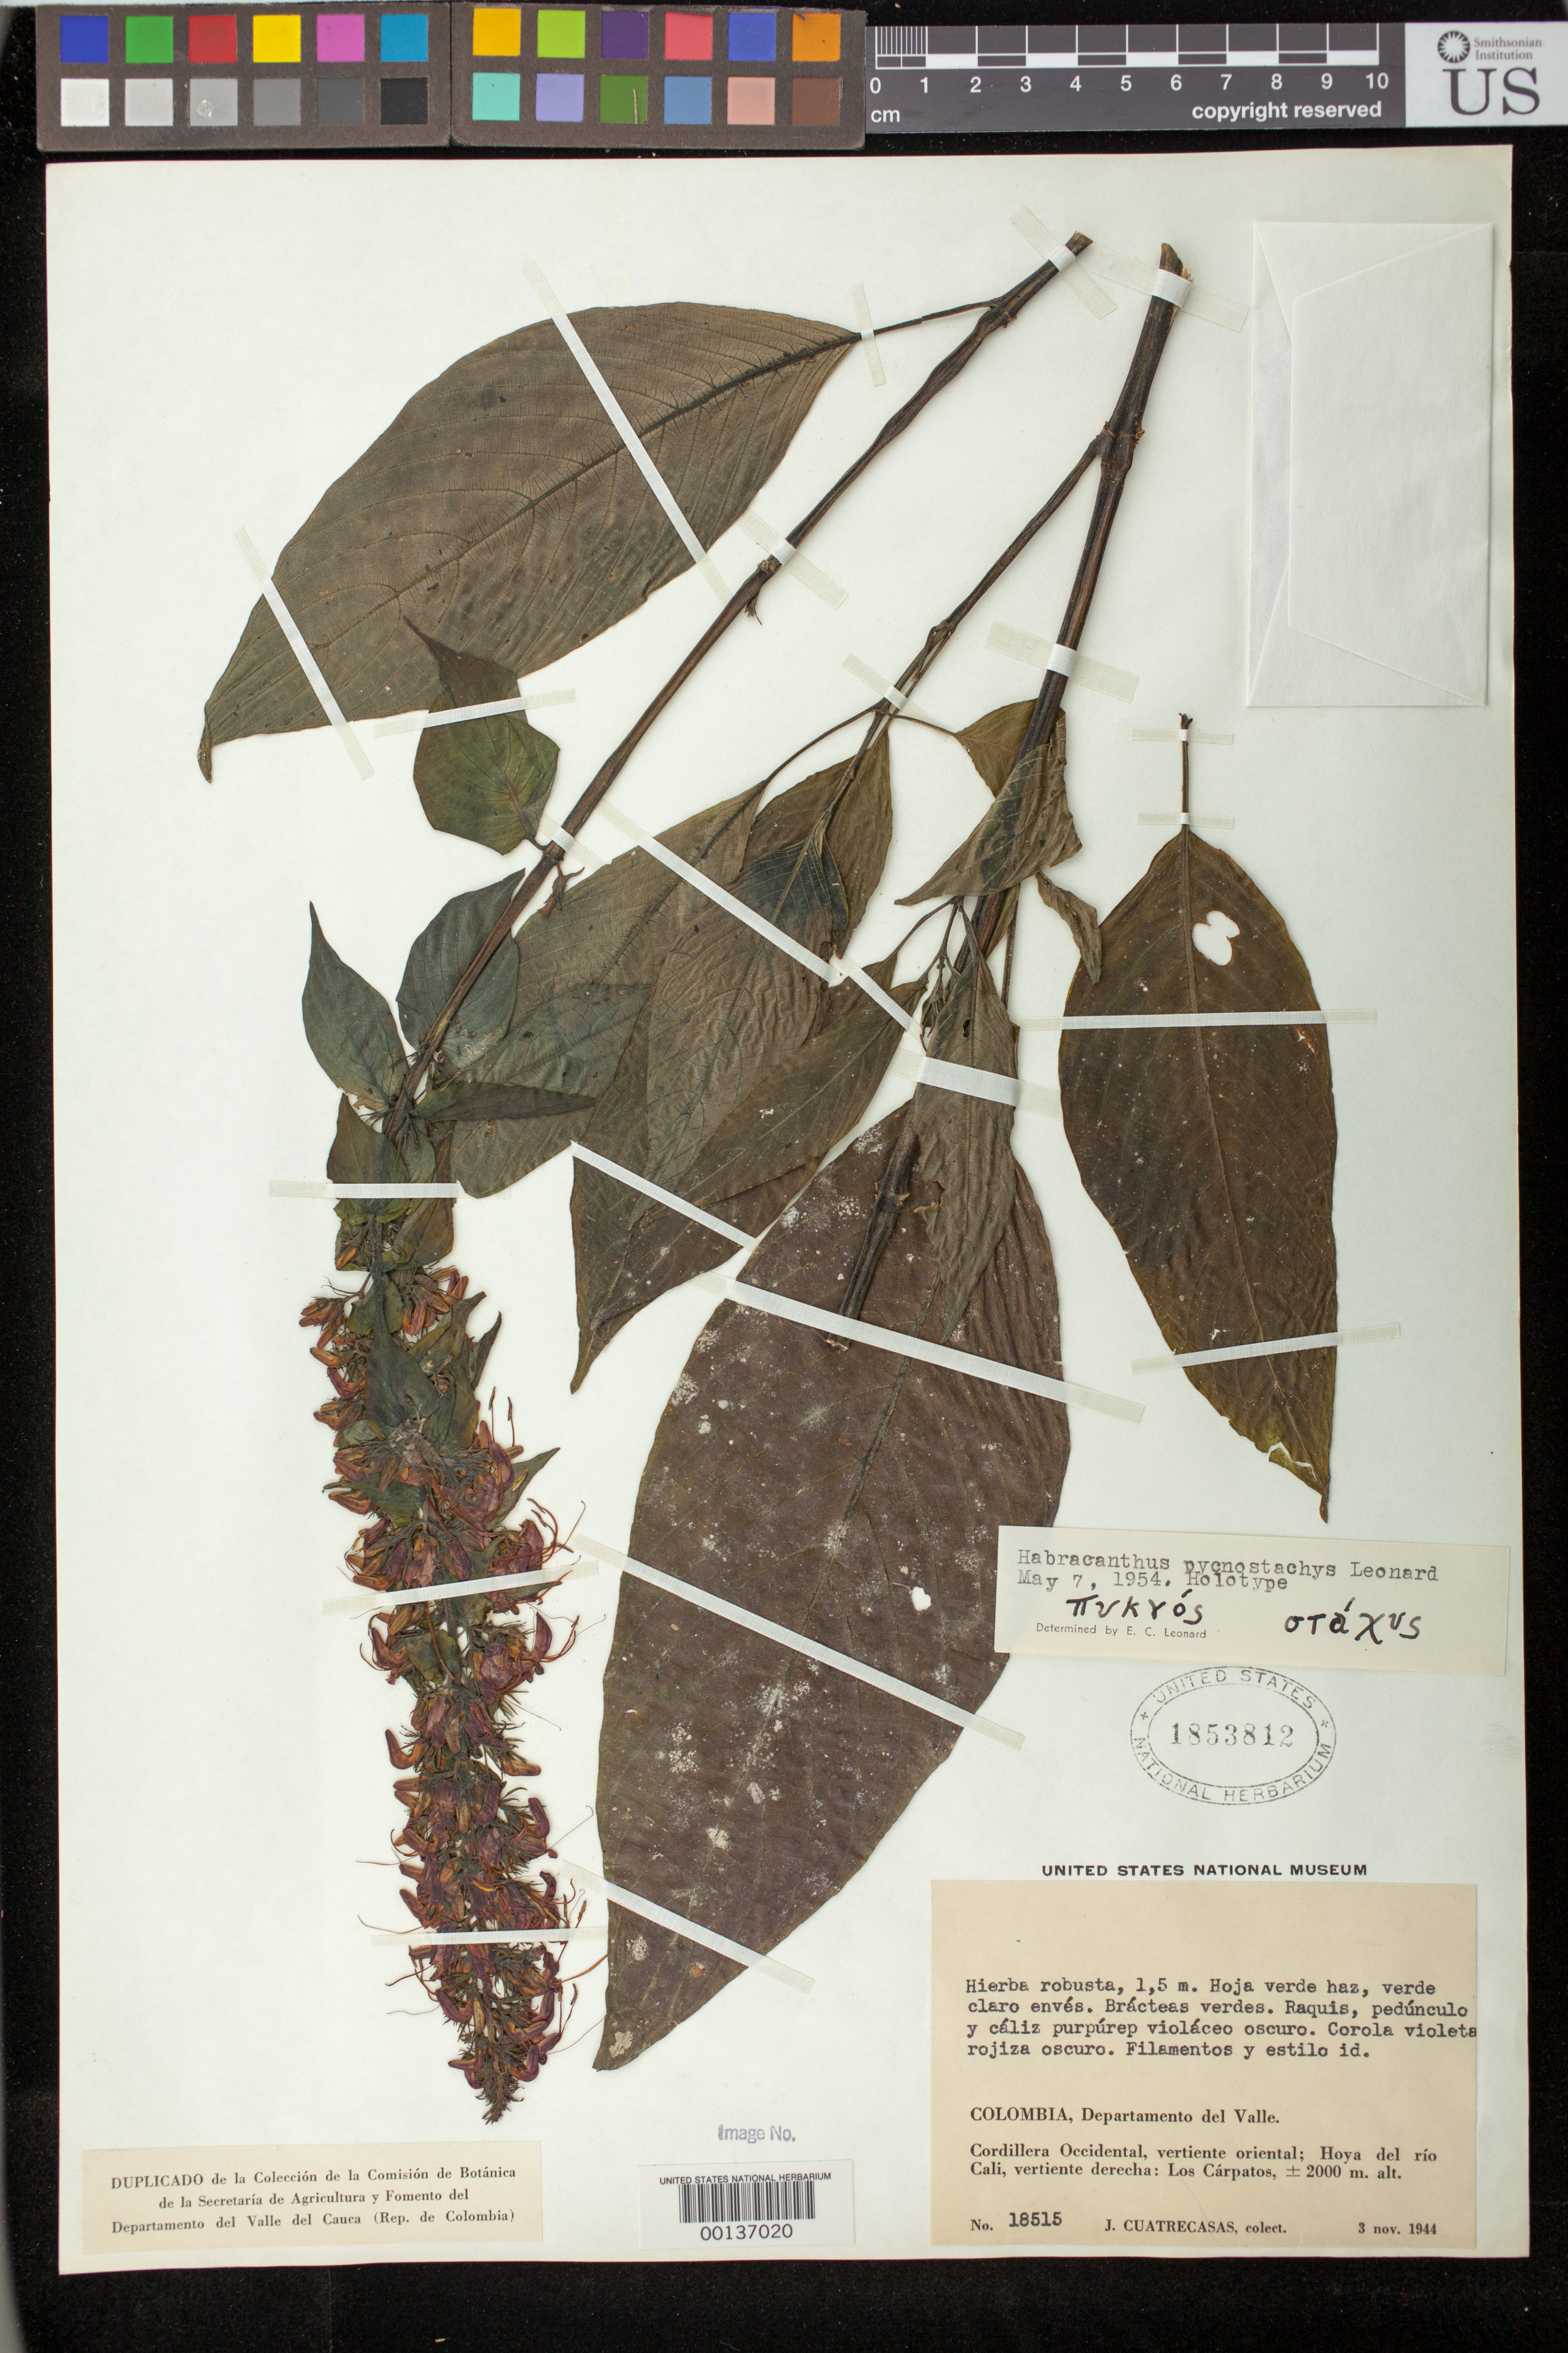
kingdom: Plantae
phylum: Tracheophyta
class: Magnoliopsida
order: Lamiales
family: Acanthaceae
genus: Habracanthus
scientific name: Habracanthus pycnostachys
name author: Leonard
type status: Holotype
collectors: J. Cuatrecasas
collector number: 18515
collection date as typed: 03 Nov 1944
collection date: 1944-11-03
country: Colombia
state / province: Valle del Cauca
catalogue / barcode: US 1853812